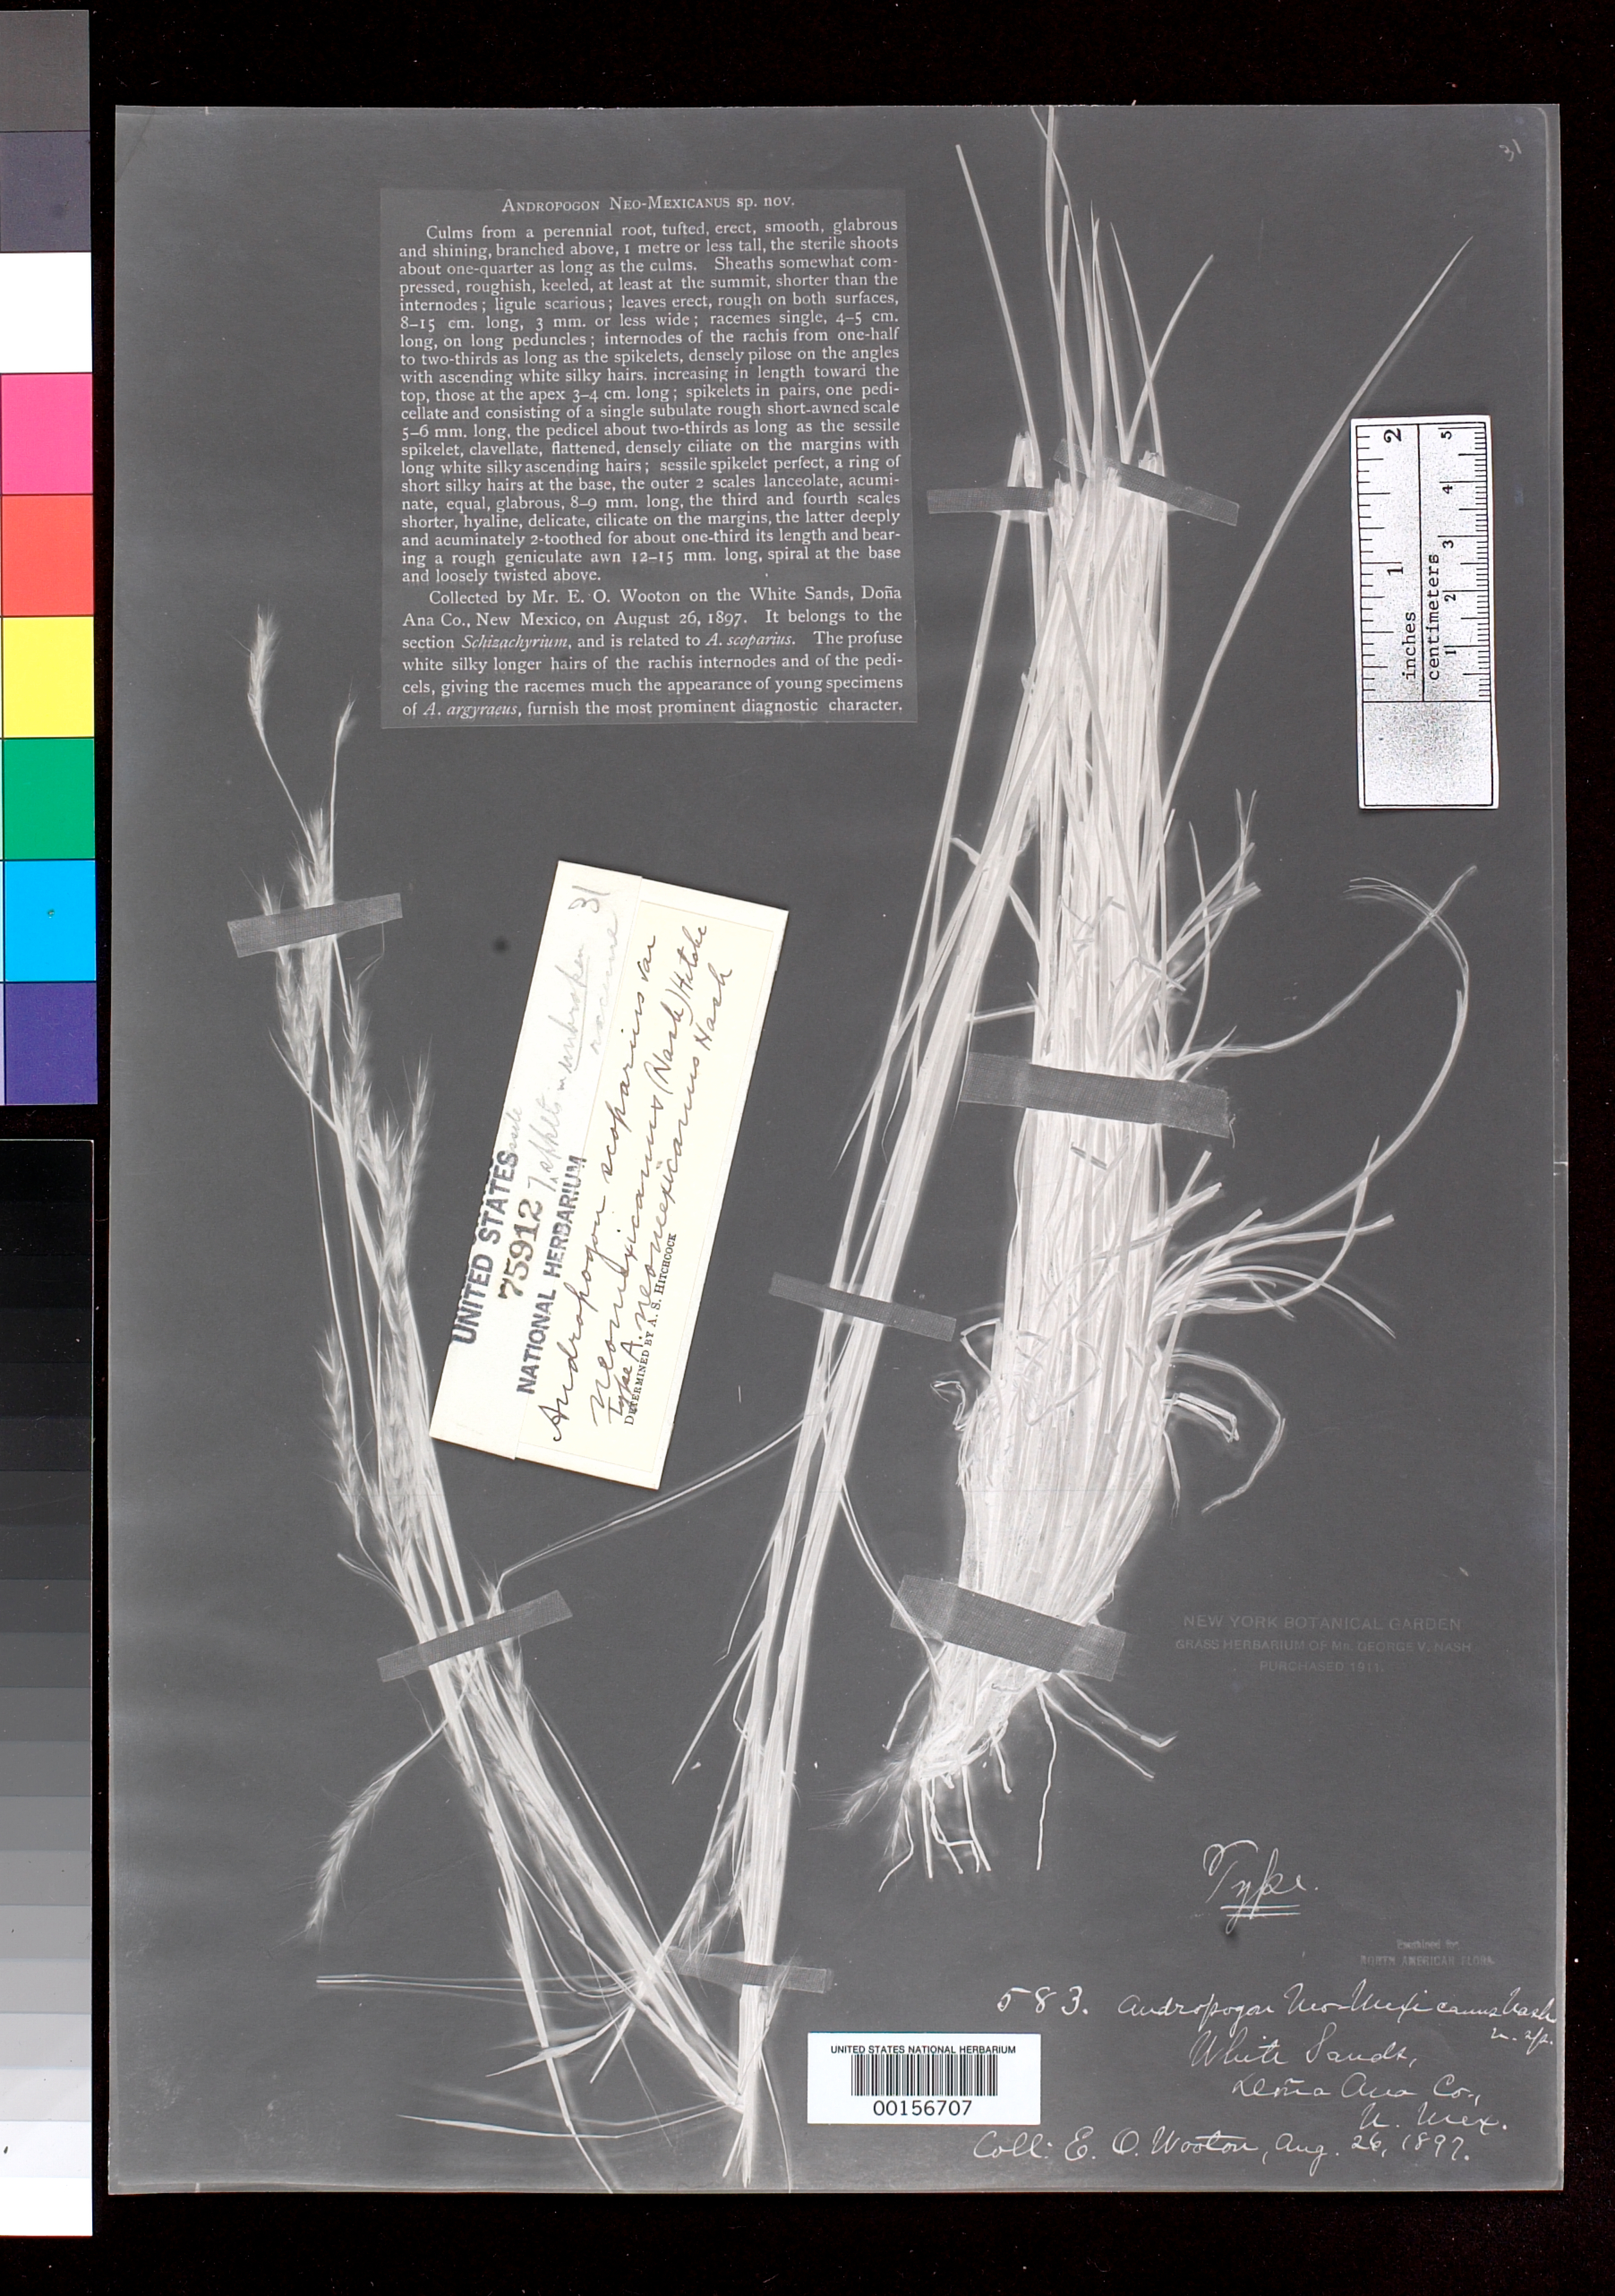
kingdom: Plantae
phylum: Tracheophyta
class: Liliopsida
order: Poales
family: Poaceae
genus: Andropogon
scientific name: Andropogon neo-mexicanus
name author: Nash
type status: Type Fragment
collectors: E. O. Wooton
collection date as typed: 26 Aug 1897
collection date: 1897-08-26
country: United States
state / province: New Mexico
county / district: Dona Ana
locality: White Sands.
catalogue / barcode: US 75912